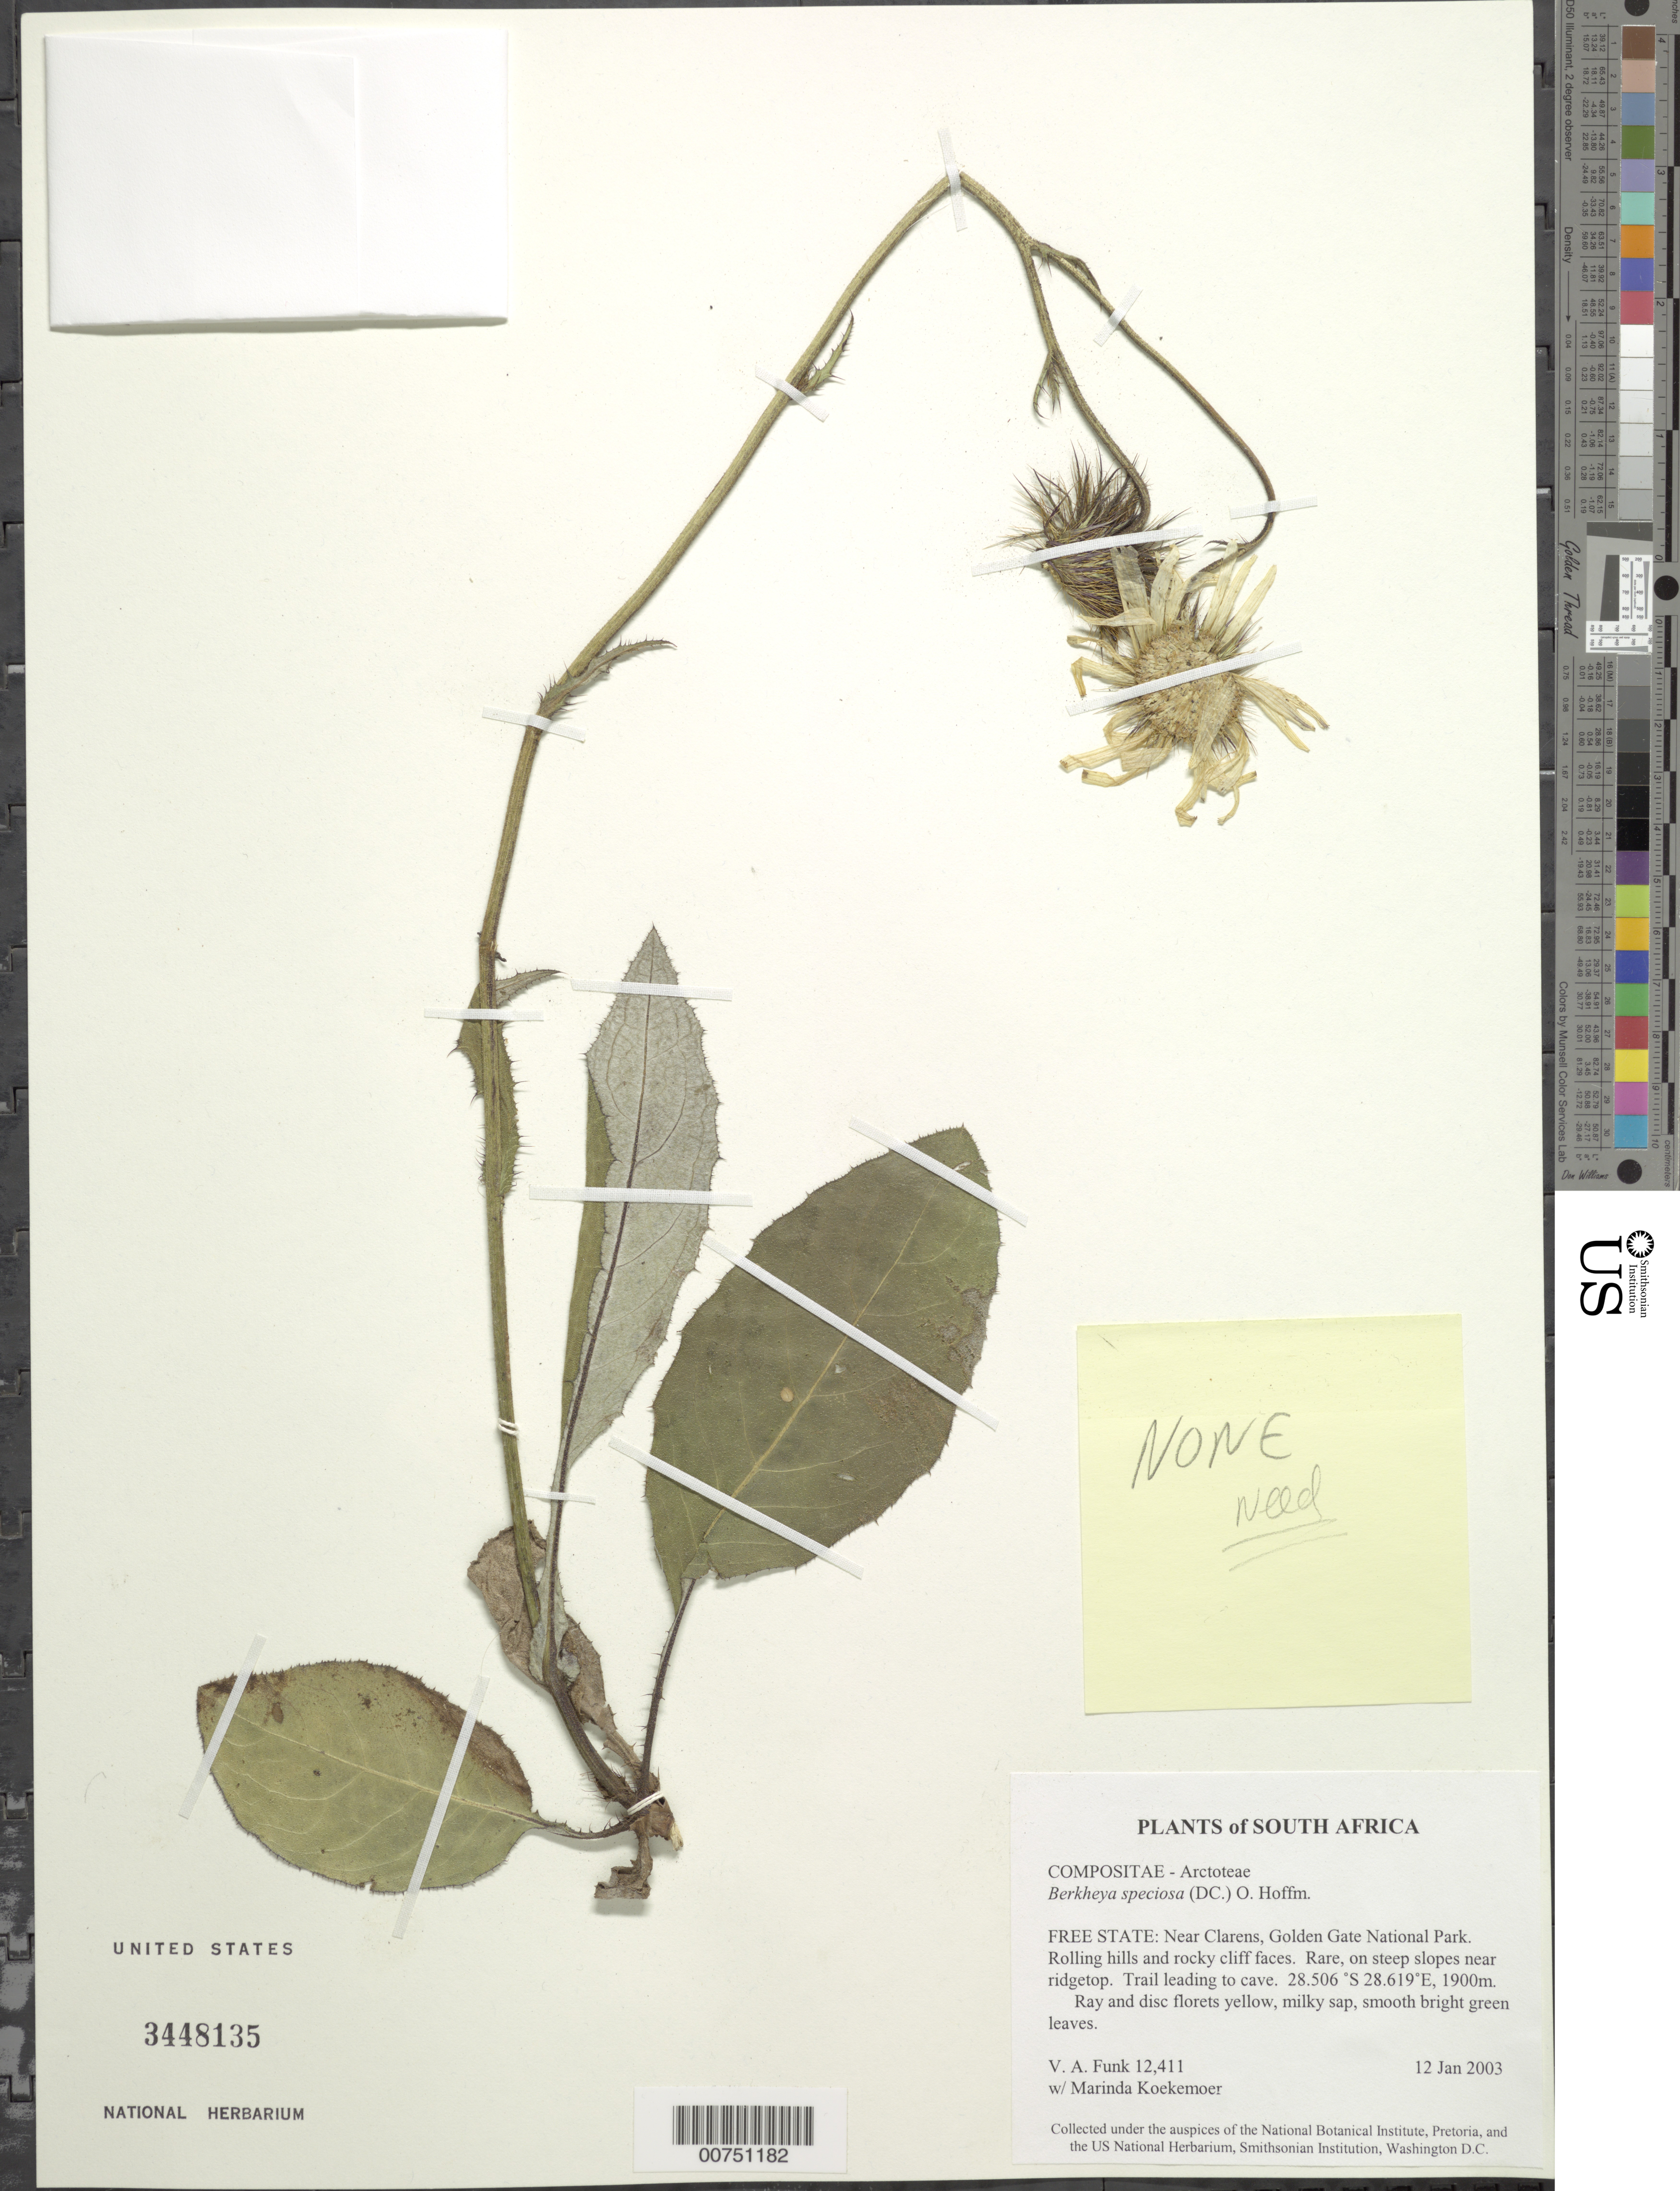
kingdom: Plantae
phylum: Tracheophyta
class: Magnoliopsida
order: Asterales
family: Asteraceae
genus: Berkheya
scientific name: Berkheya speciosa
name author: (DC.) O. Hoffm.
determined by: Funk, Vicki A., (BOT), Smithsonian Institution - National Museum of Natural History (UNITED STATES)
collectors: V. Funk & M. Koekemoer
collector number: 12411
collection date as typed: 12 January 2003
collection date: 2003-01-12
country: South Africa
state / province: Free State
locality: Clarens, Golden Gate National Park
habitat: Rolling hills and rocky cliff faces, on slopes near ridgetop, trail leading to cave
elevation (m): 1900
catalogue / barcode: US 3448135